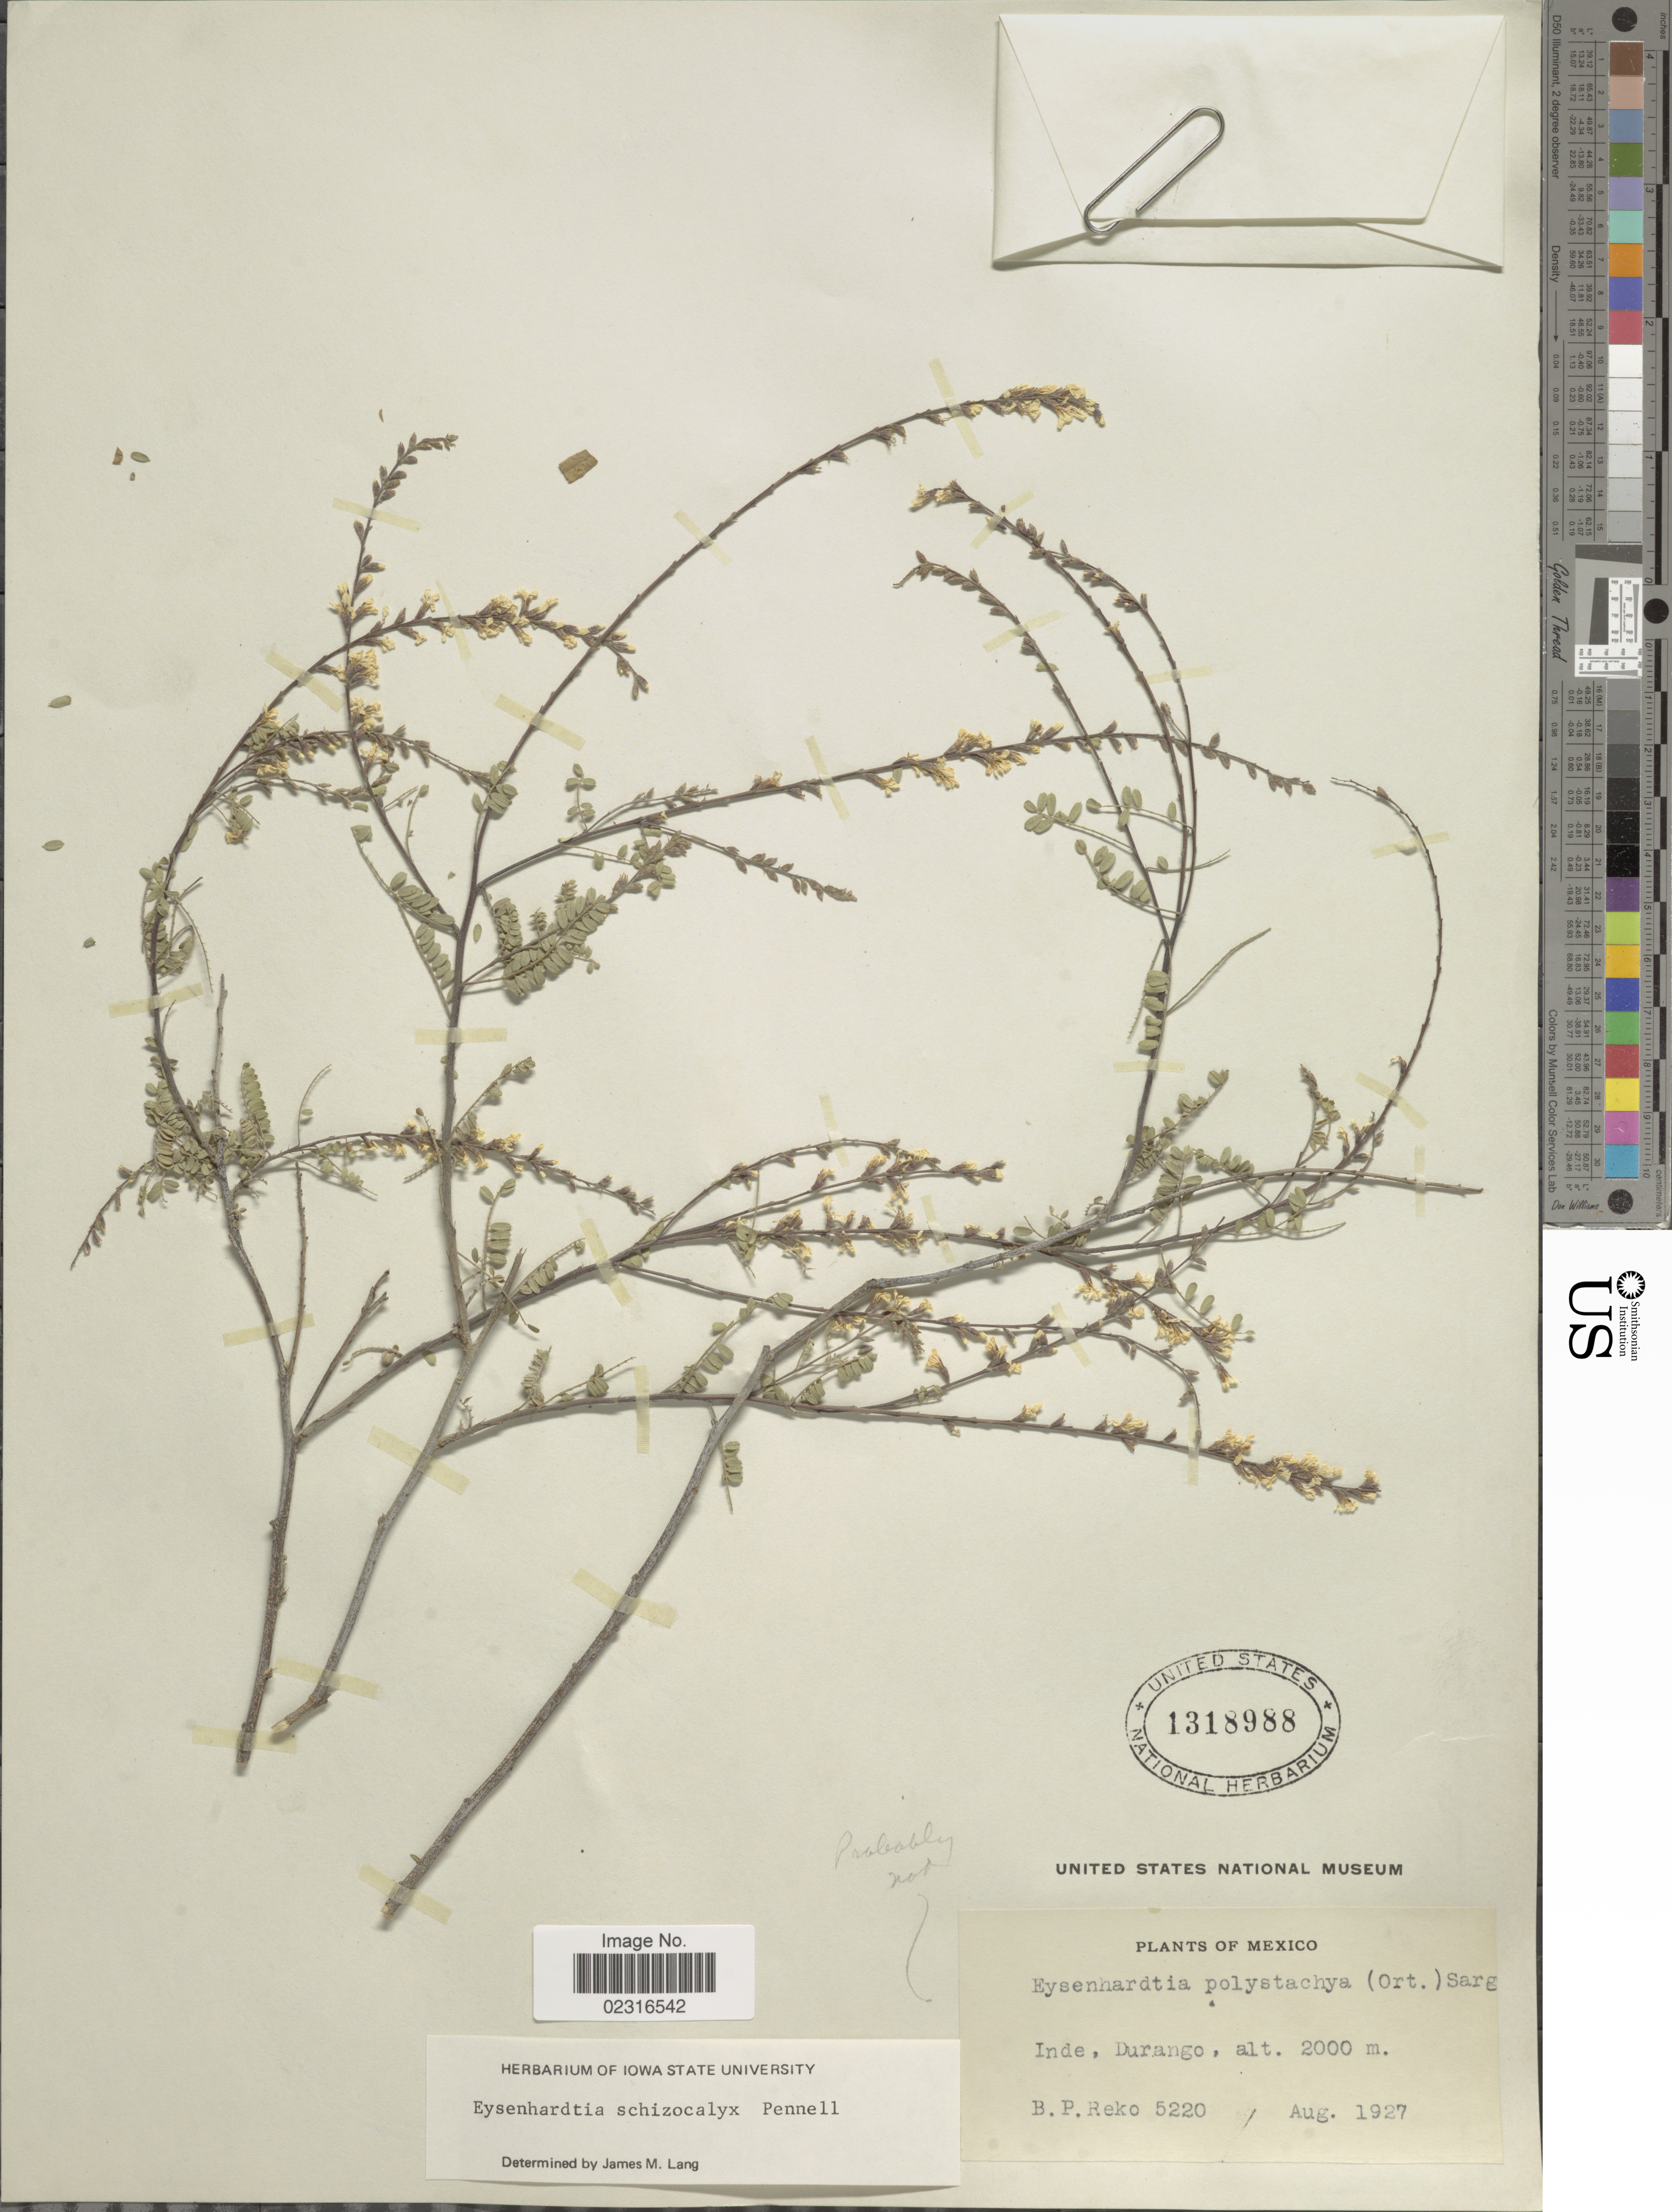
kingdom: Plantae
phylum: Tracheophyta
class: Magnoliopsida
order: Fabales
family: Fabaceae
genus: Eysenhardtia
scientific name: Eysenhardtia schizocalyx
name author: Pennell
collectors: B. P. Reko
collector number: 5220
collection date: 1927-08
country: Mexico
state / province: Durango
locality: Inde.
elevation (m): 2000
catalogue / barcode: US 1318988